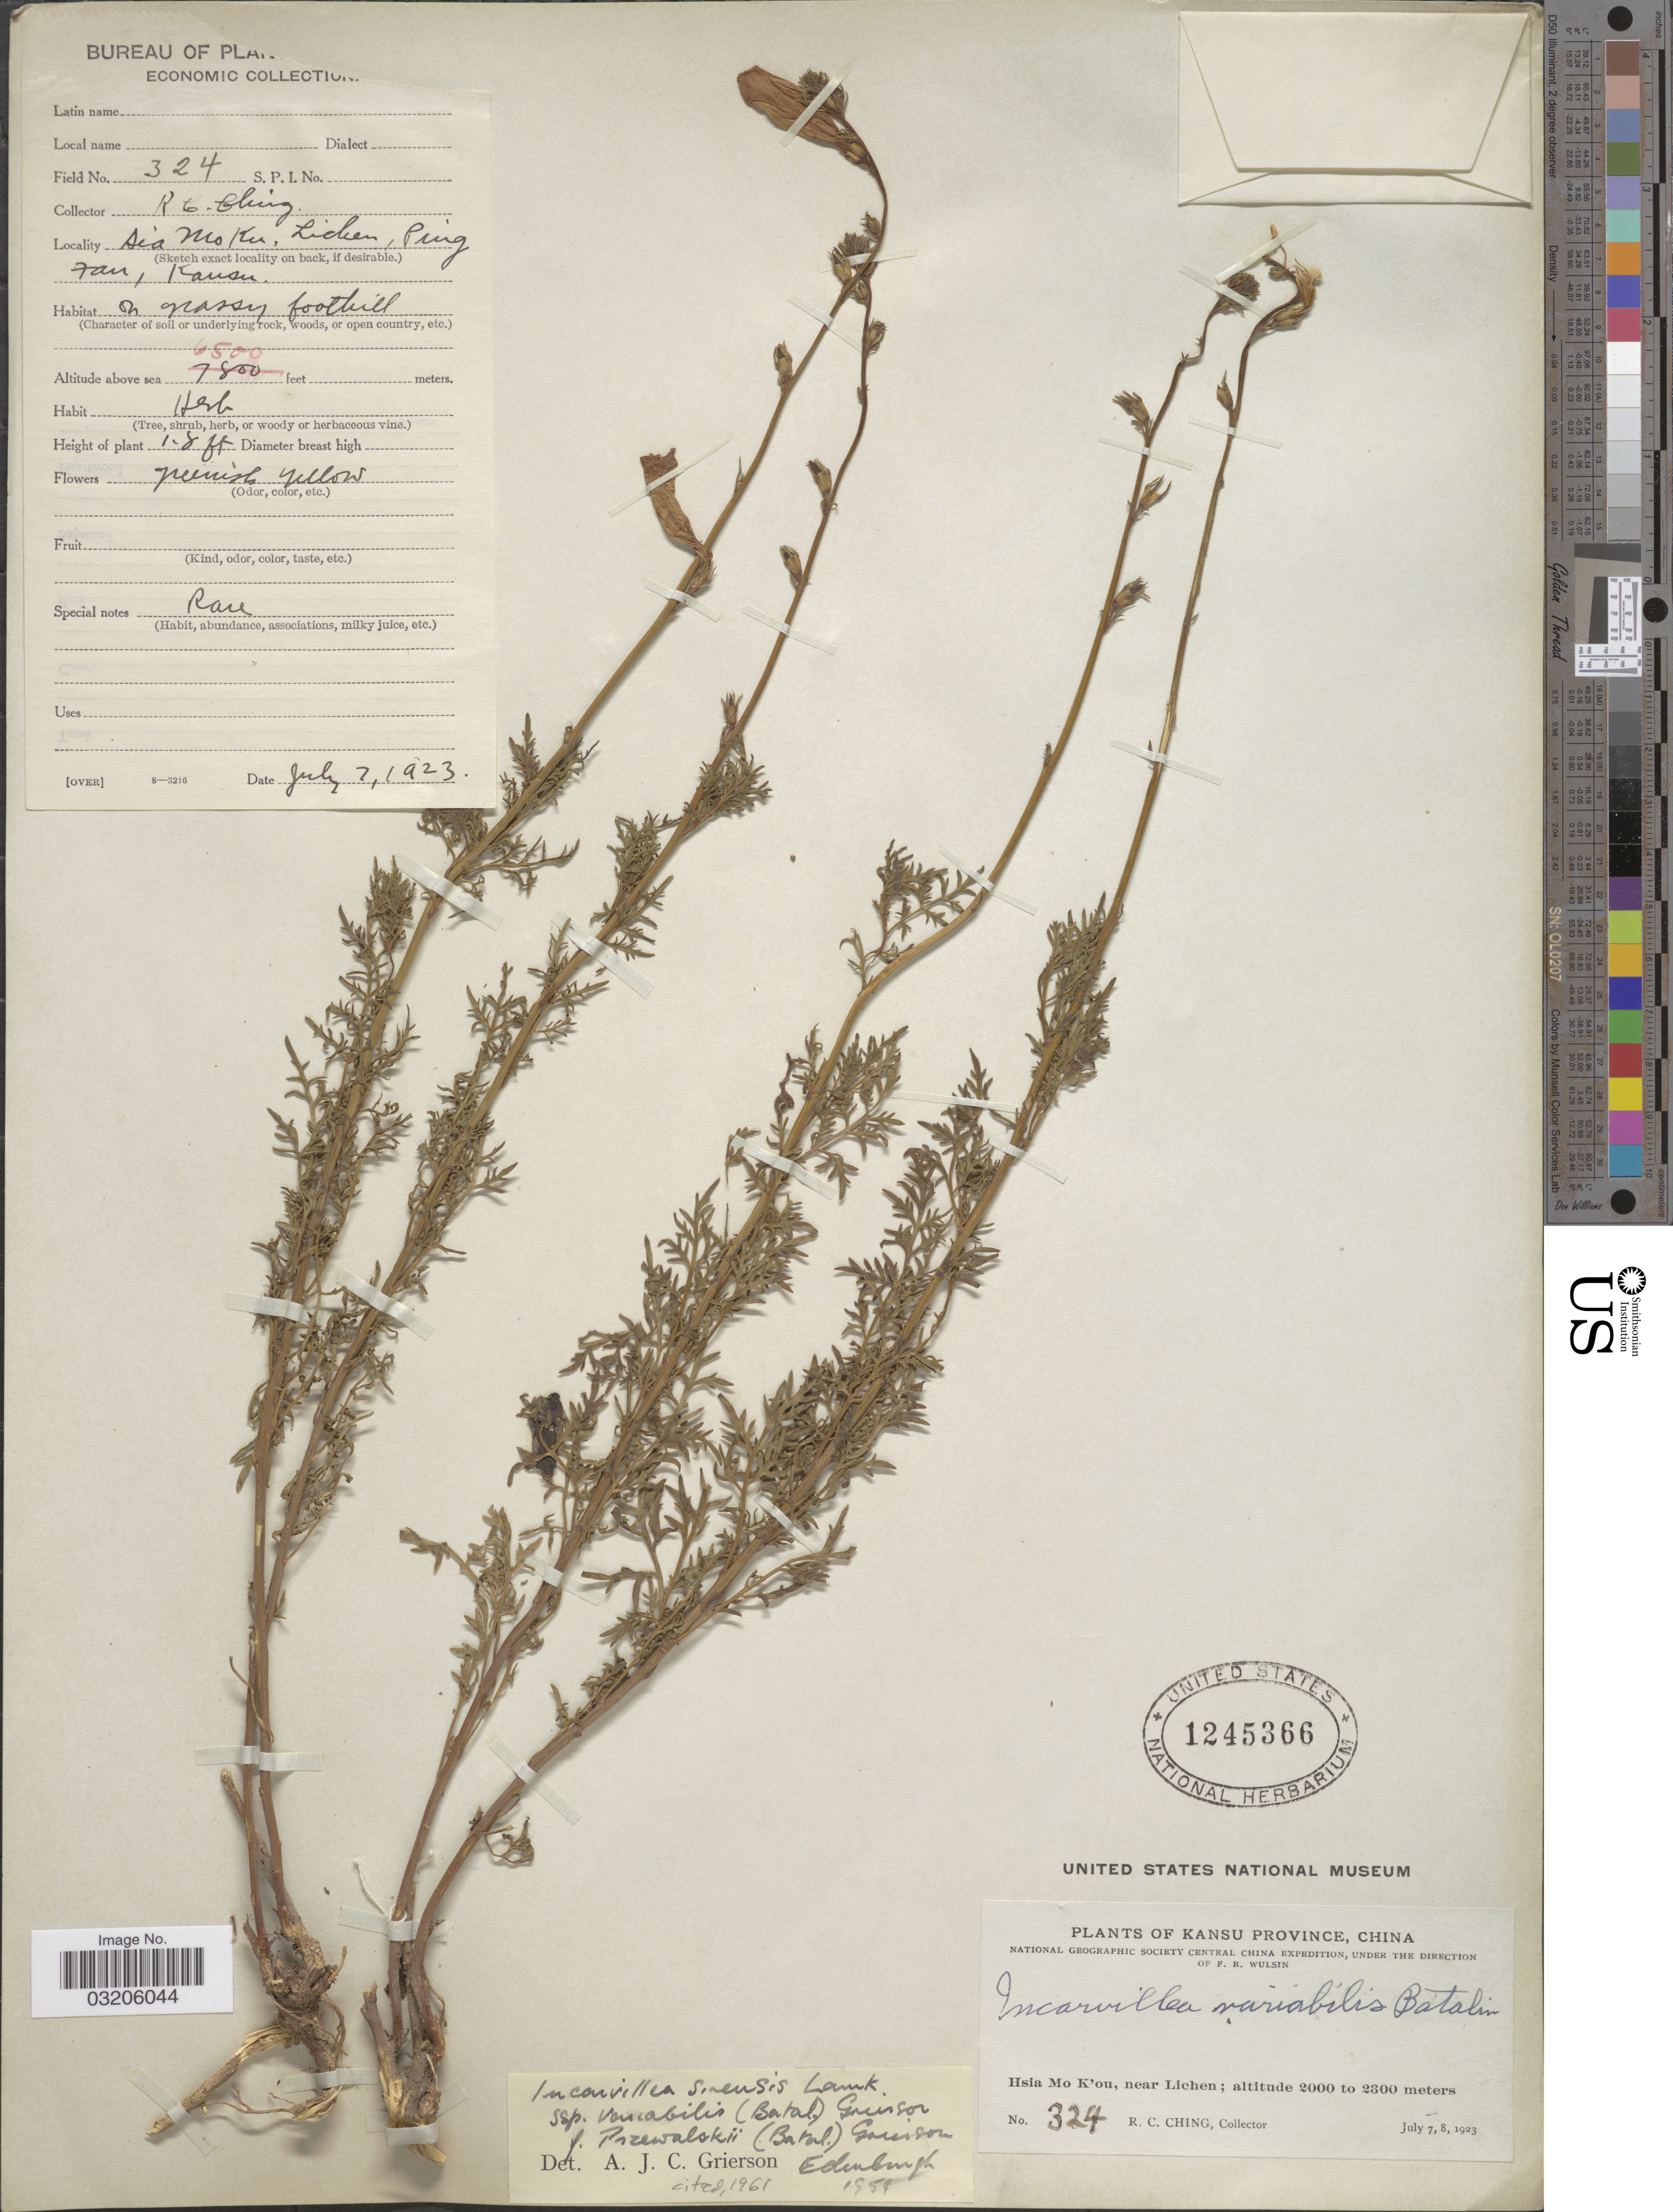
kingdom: Plantae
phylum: Tracheophyta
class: Magnoliopsida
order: Lamiales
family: Bignoniaceae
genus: Incarvillea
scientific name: Incarvillea sinensis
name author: Lam.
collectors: R. C. Ching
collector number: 324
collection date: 1923-07-07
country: China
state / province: Gansu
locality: Kansu Province. Hsia Mo K'ou, near Lichen.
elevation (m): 2000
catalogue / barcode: US 1245366